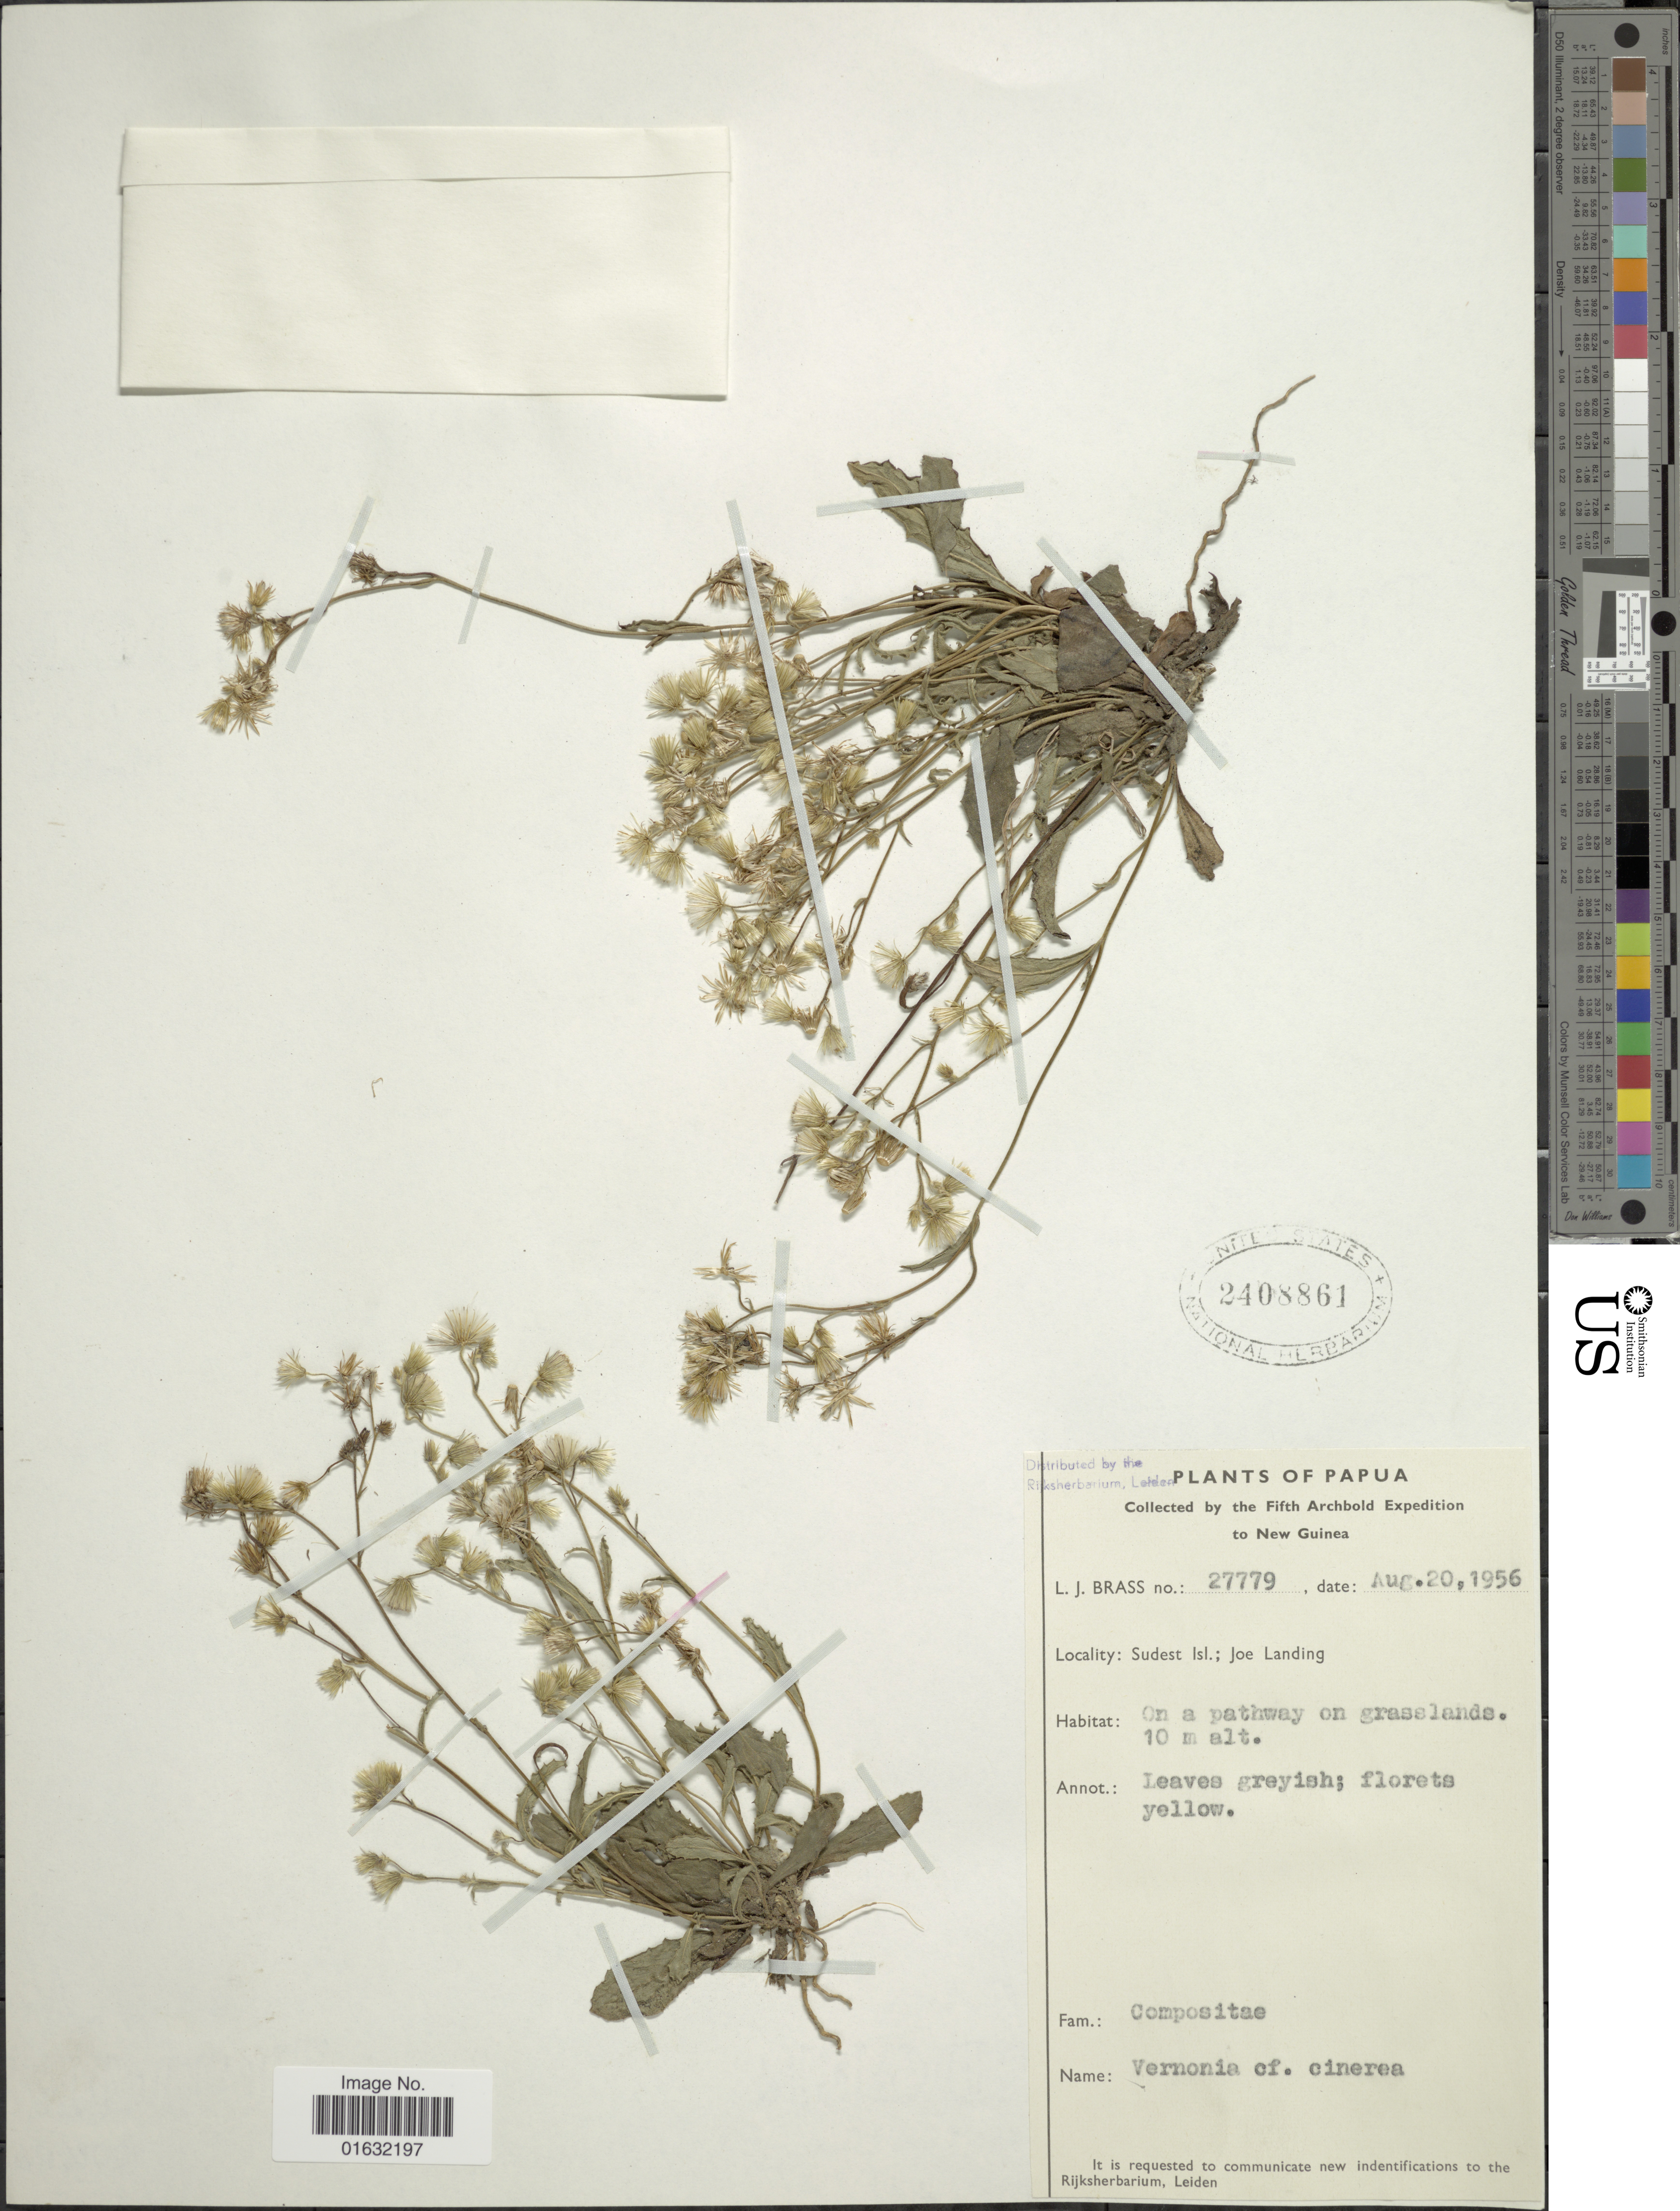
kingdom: Plantae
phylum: Tracheophyta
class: Magnoliopsida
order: Asterales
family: Asteraceae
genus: Cyanthillium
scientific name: Cyanthillium cinereum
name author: (L.) H. Rob.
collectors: L. J. Brass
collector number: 27779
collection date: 1956-08-20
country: Papua New Guinea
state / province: Milne Bay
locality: Sudest Isl., Joe Landing, Papua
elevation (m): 10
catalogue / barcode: US 2408861